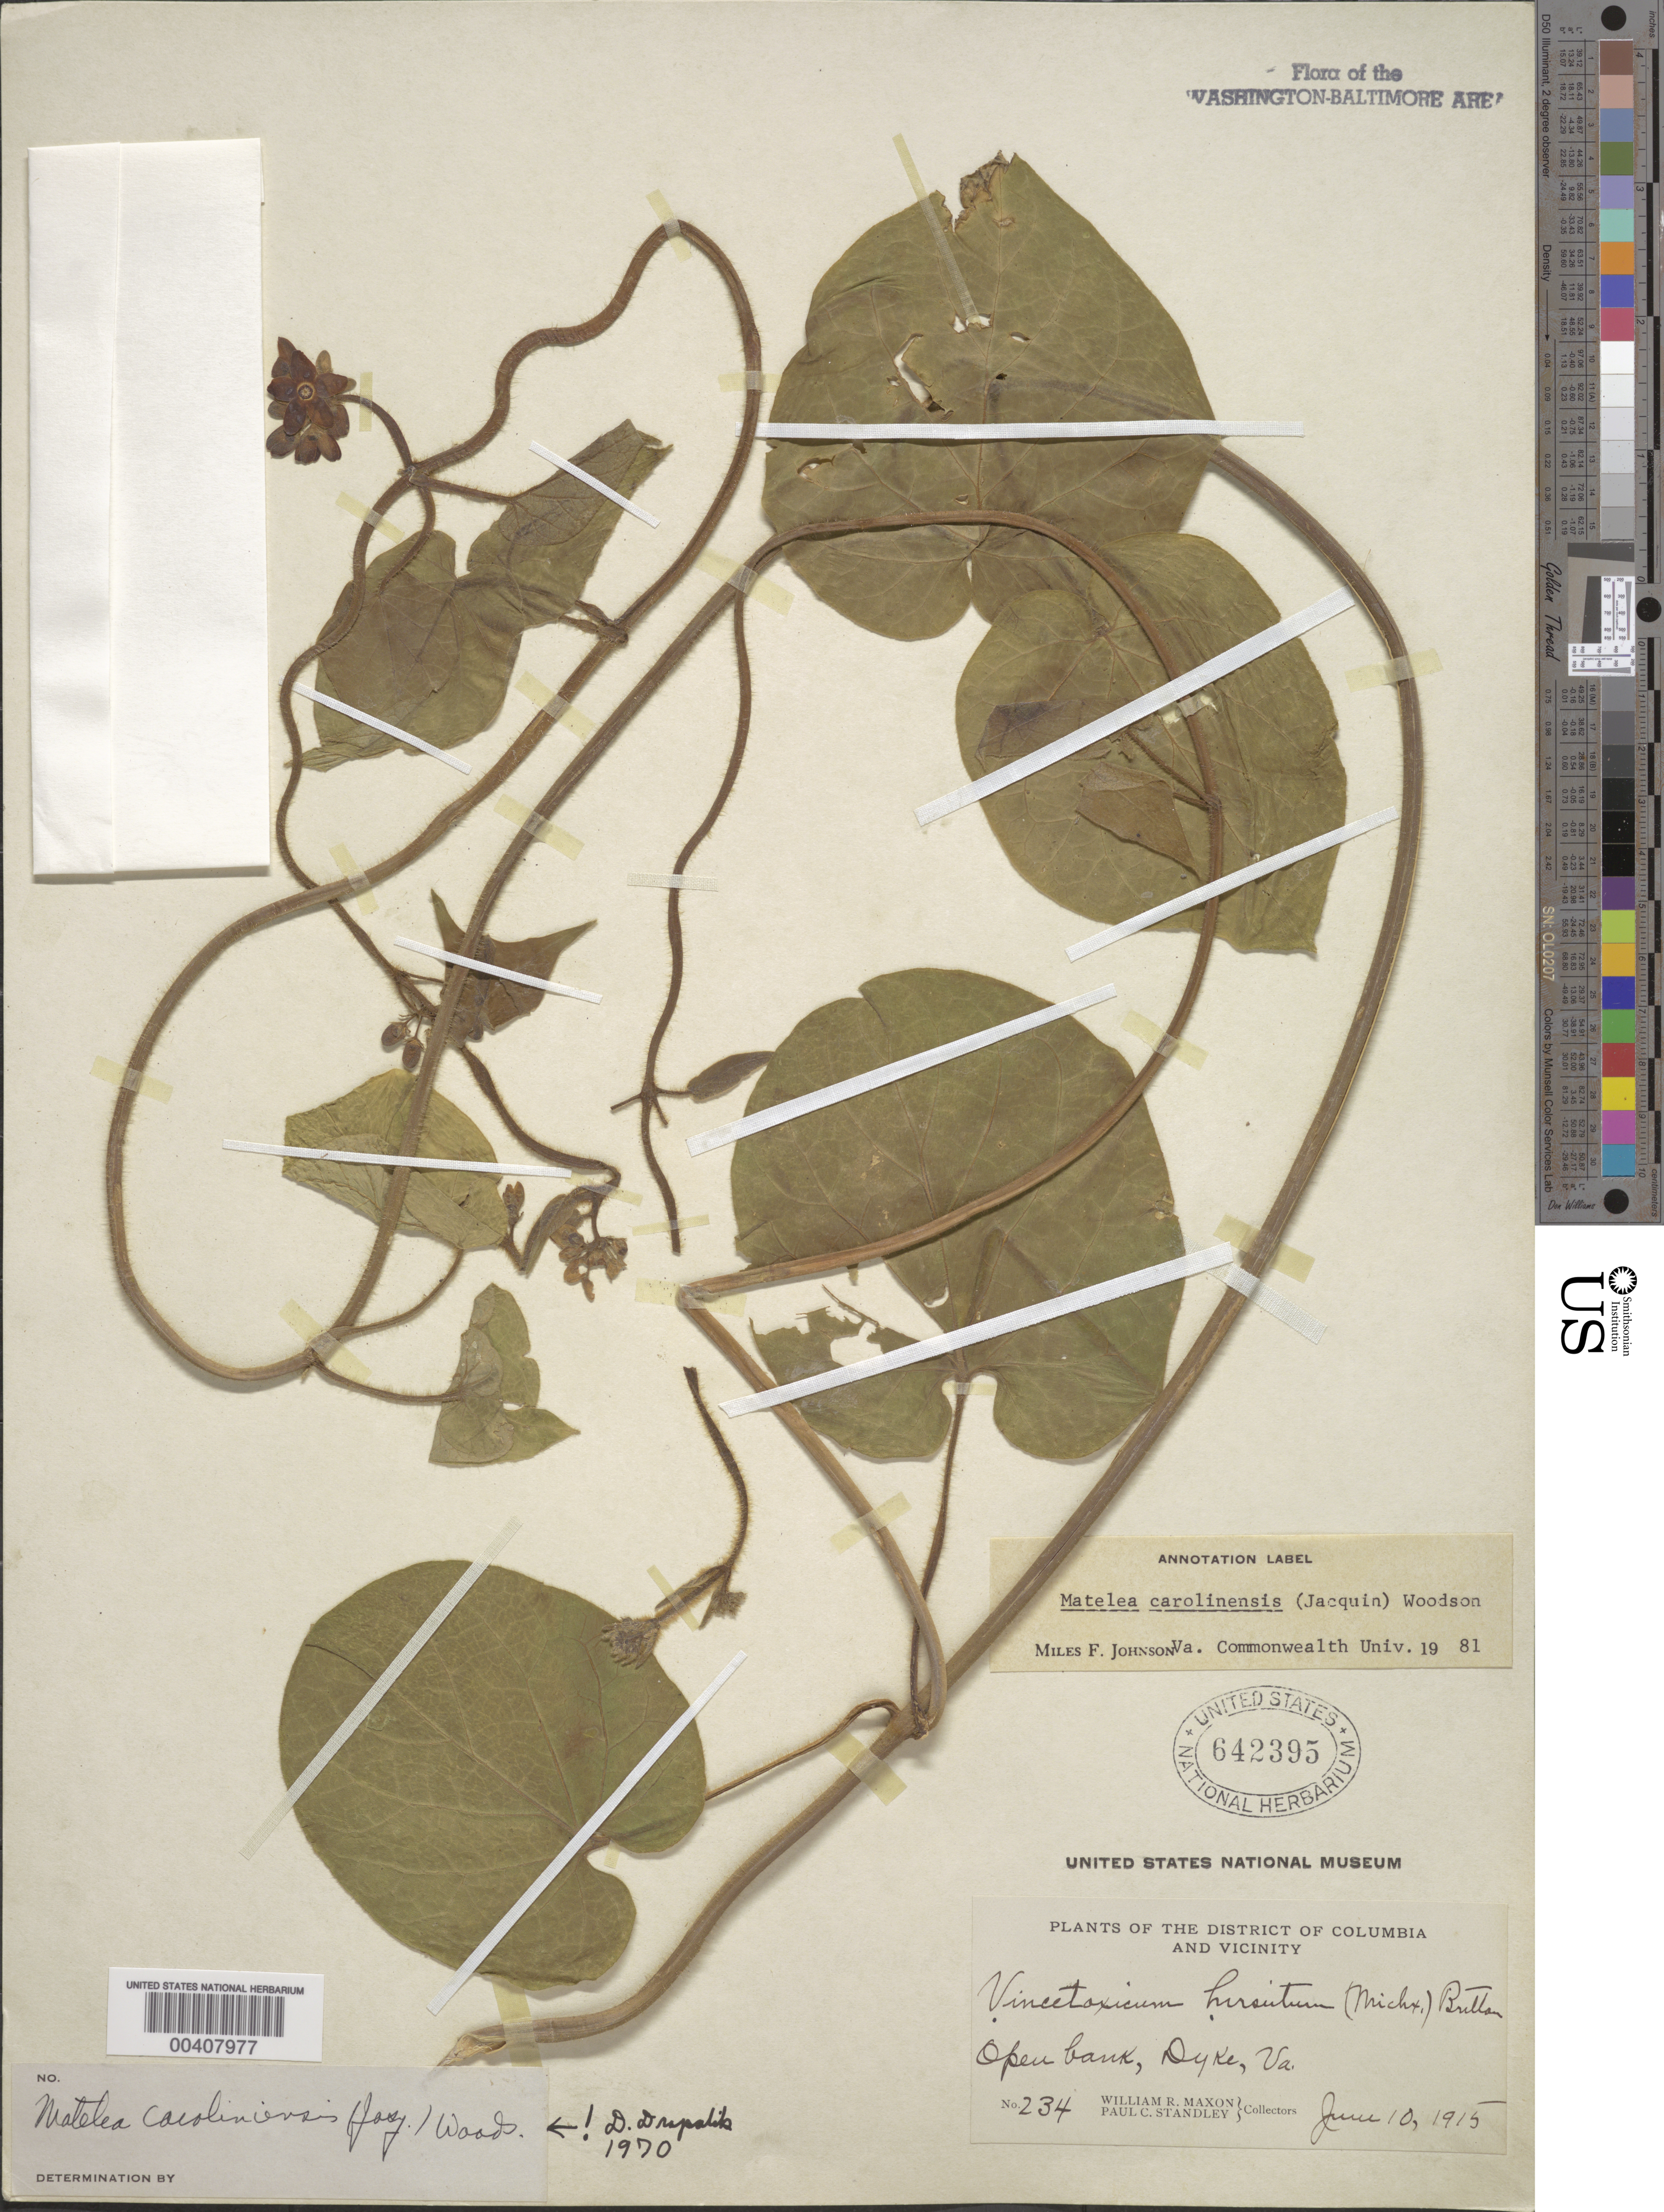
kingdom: Plantae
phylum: Tracheophyta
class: Magnoliopsida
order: Gentianales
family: Apocynaceae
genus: Matelea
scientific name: Matelea carolinensis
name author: (Jacq.) Woodson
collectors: W. R. Maxon & P. C. Standley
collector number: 234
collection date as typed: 10 Jun 1915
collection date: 1915-06-10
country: United States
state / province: Virginia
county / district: Fairfax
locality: Dyke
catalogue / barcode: US 642395